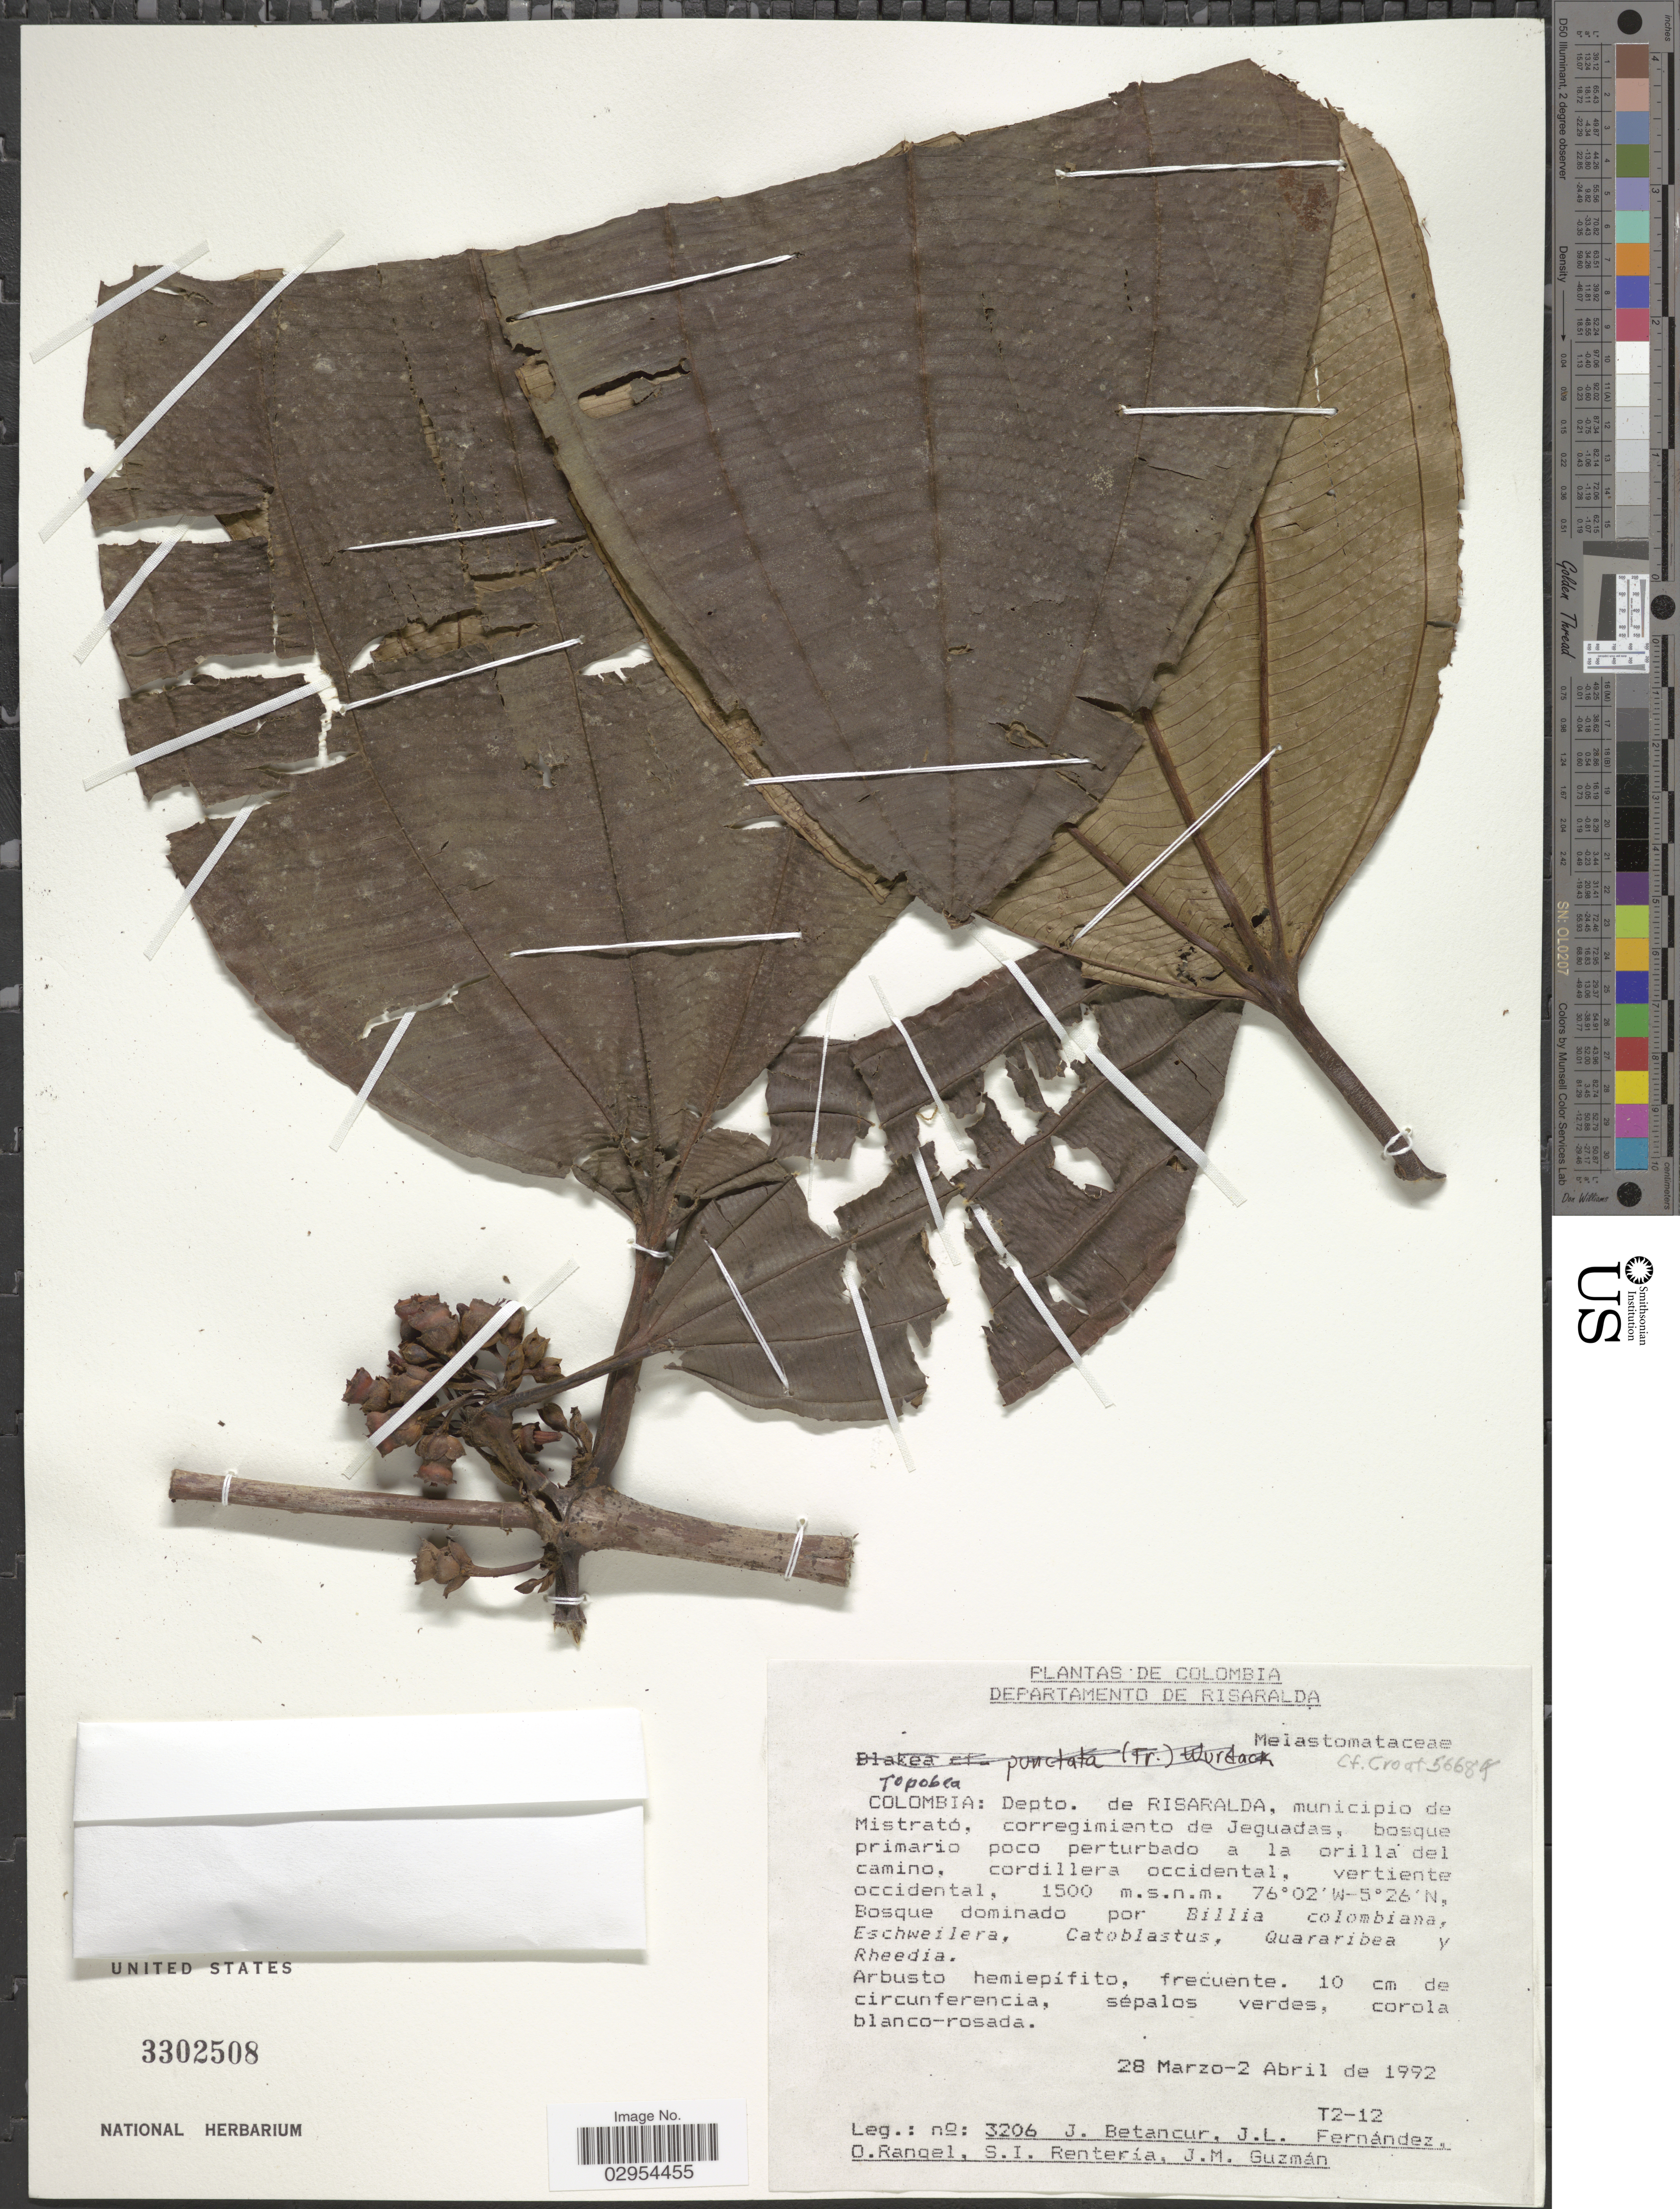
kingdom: Plantae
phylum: Tracheophyta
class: Magnoliopsida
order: Myrtales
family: Melastomataceae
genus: Topobea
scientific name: Topobea sp.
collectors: J. Betancur, J. Fernández, O. Rangel, S. Renteria & J. Guzman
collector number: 3206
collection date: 1992-03-28/1992-04-02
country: Colombia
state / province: Risaralda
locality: Depto. de Risaralda, municipio de Mistrató.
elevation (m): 1500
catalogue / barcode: US 3302508